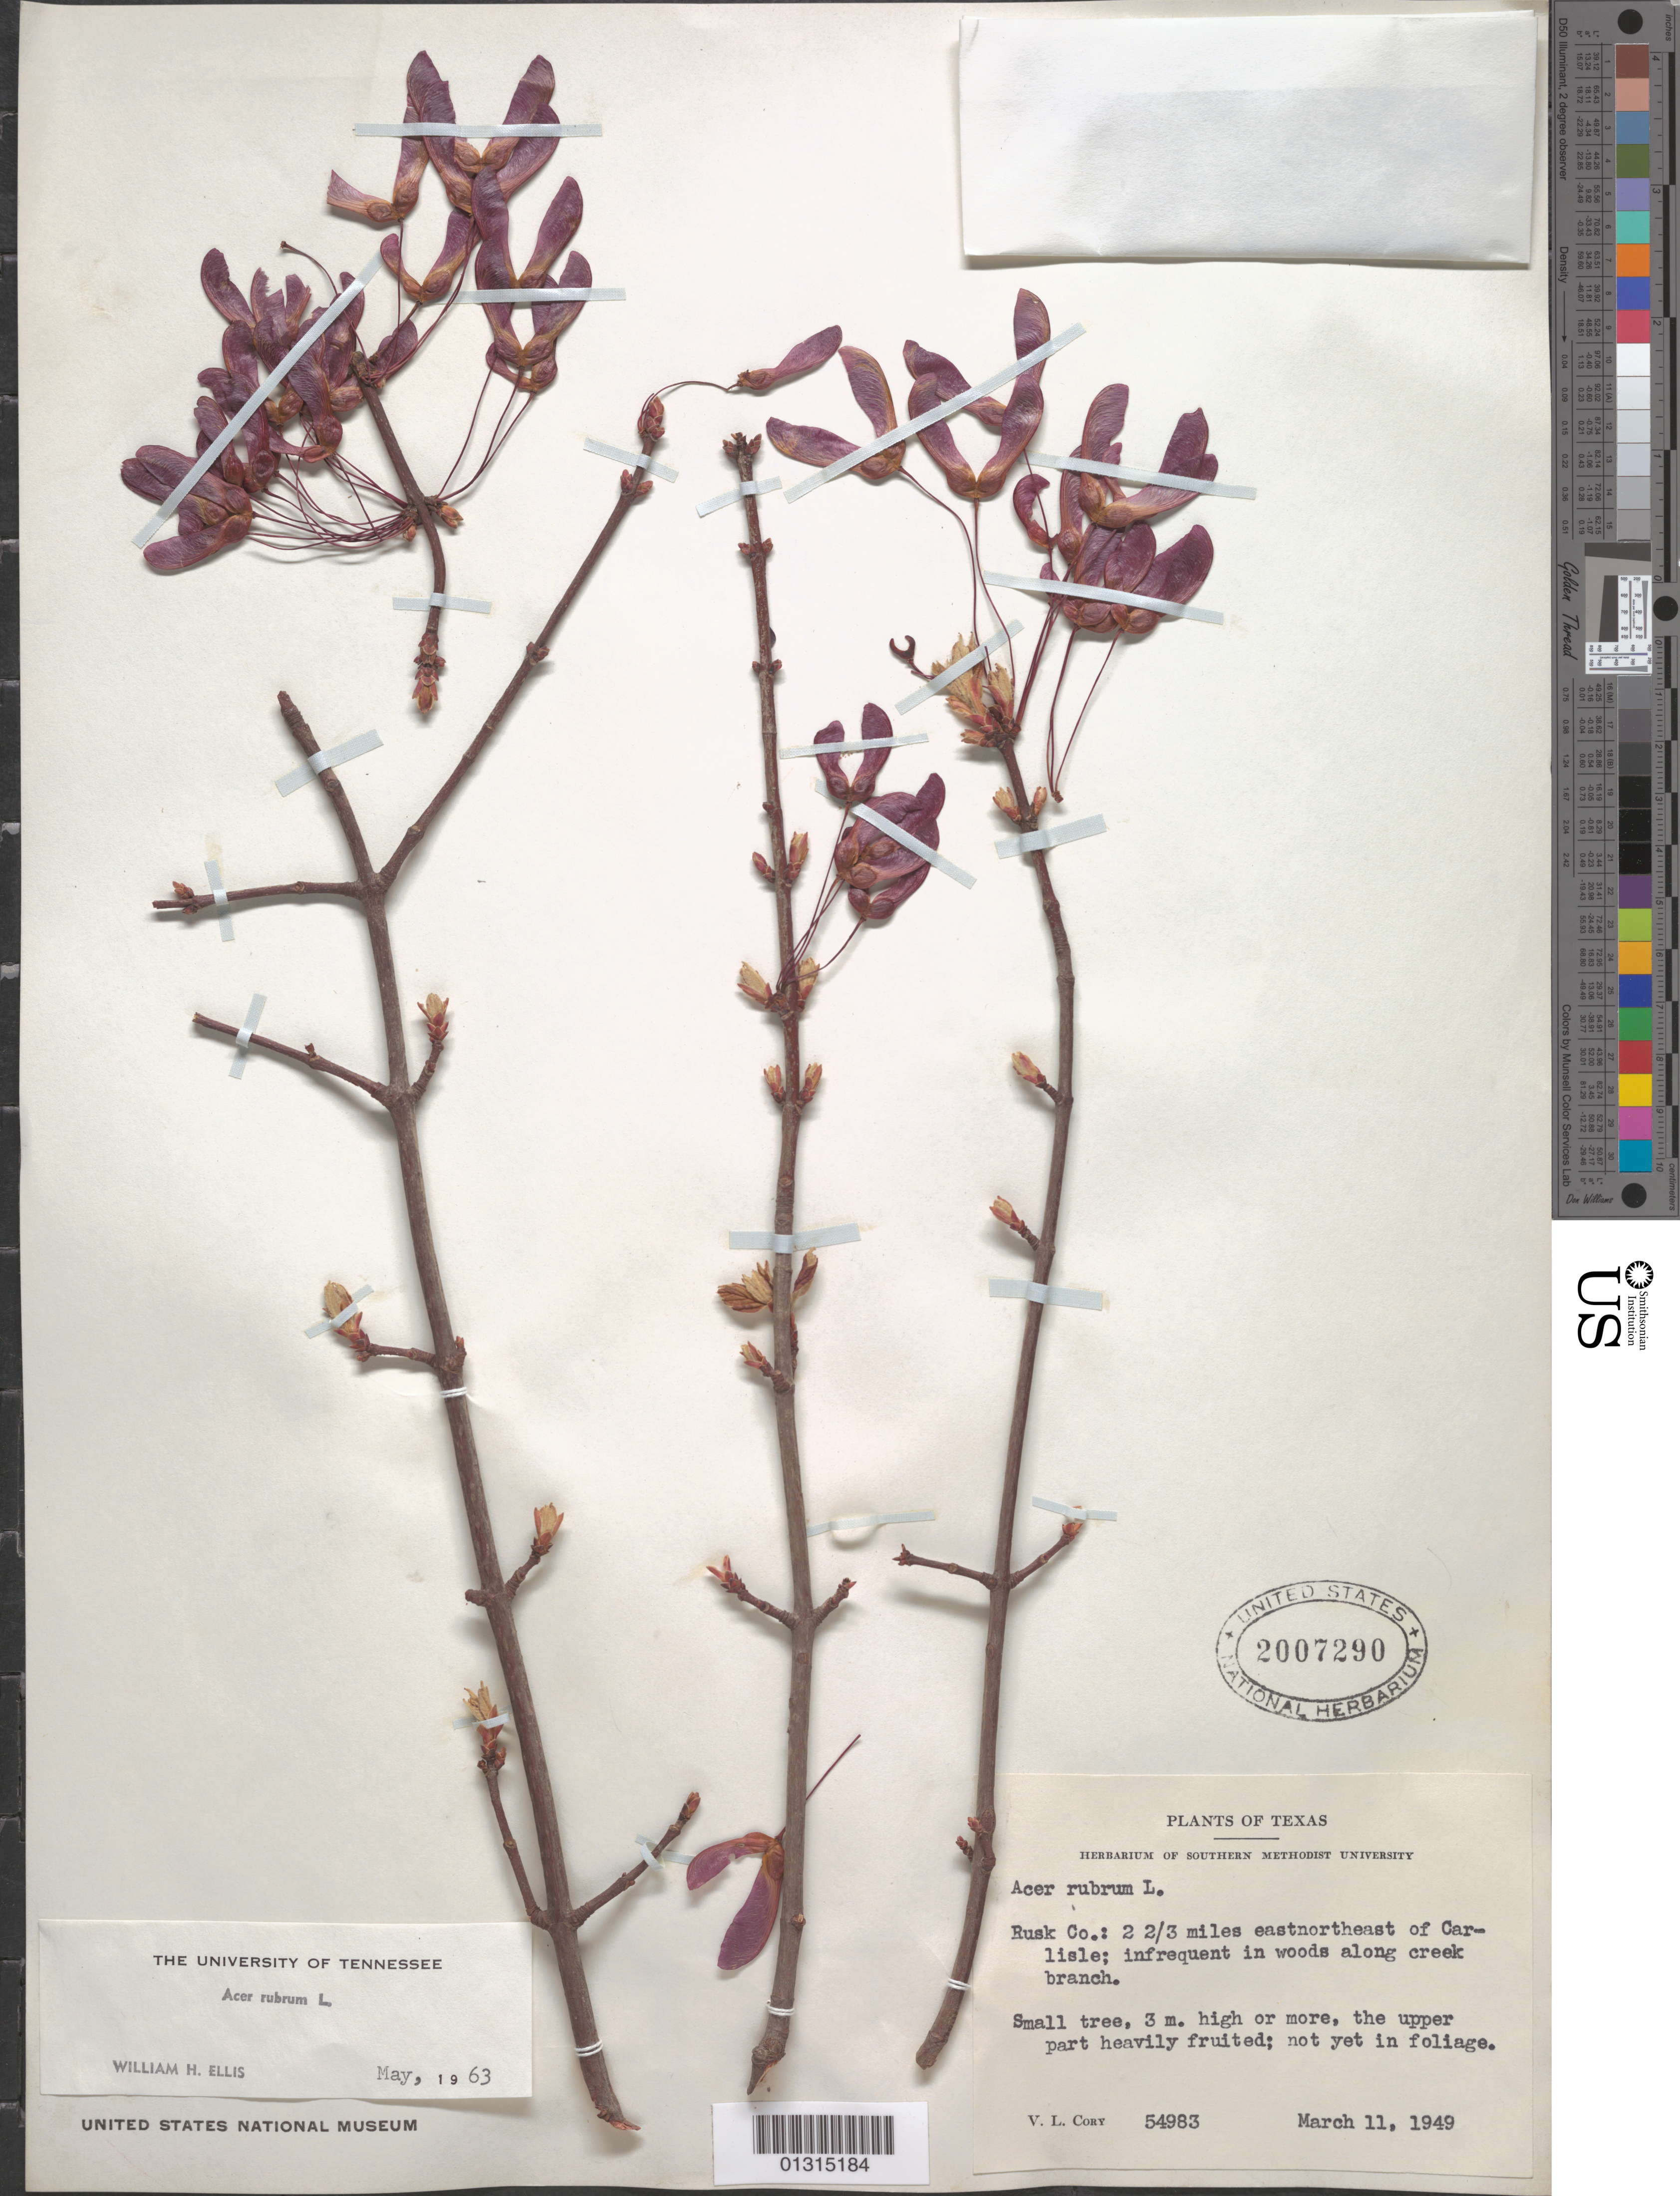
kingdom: Plantae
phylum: Tracheophyta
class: Magnoliopsida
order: Sapindales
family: Sapindaceae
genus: Acer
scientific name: Acer rubrum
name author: L.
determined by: Ellis, W. H.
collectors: V. Cory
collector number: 54983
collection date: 1949-03-11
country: United States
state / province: Texas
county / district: Rusk County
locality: Rusk County, 2-2/3 miles ENE of Carlisle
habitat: Infrequent in woods along creek branch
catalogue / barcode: US 2007290